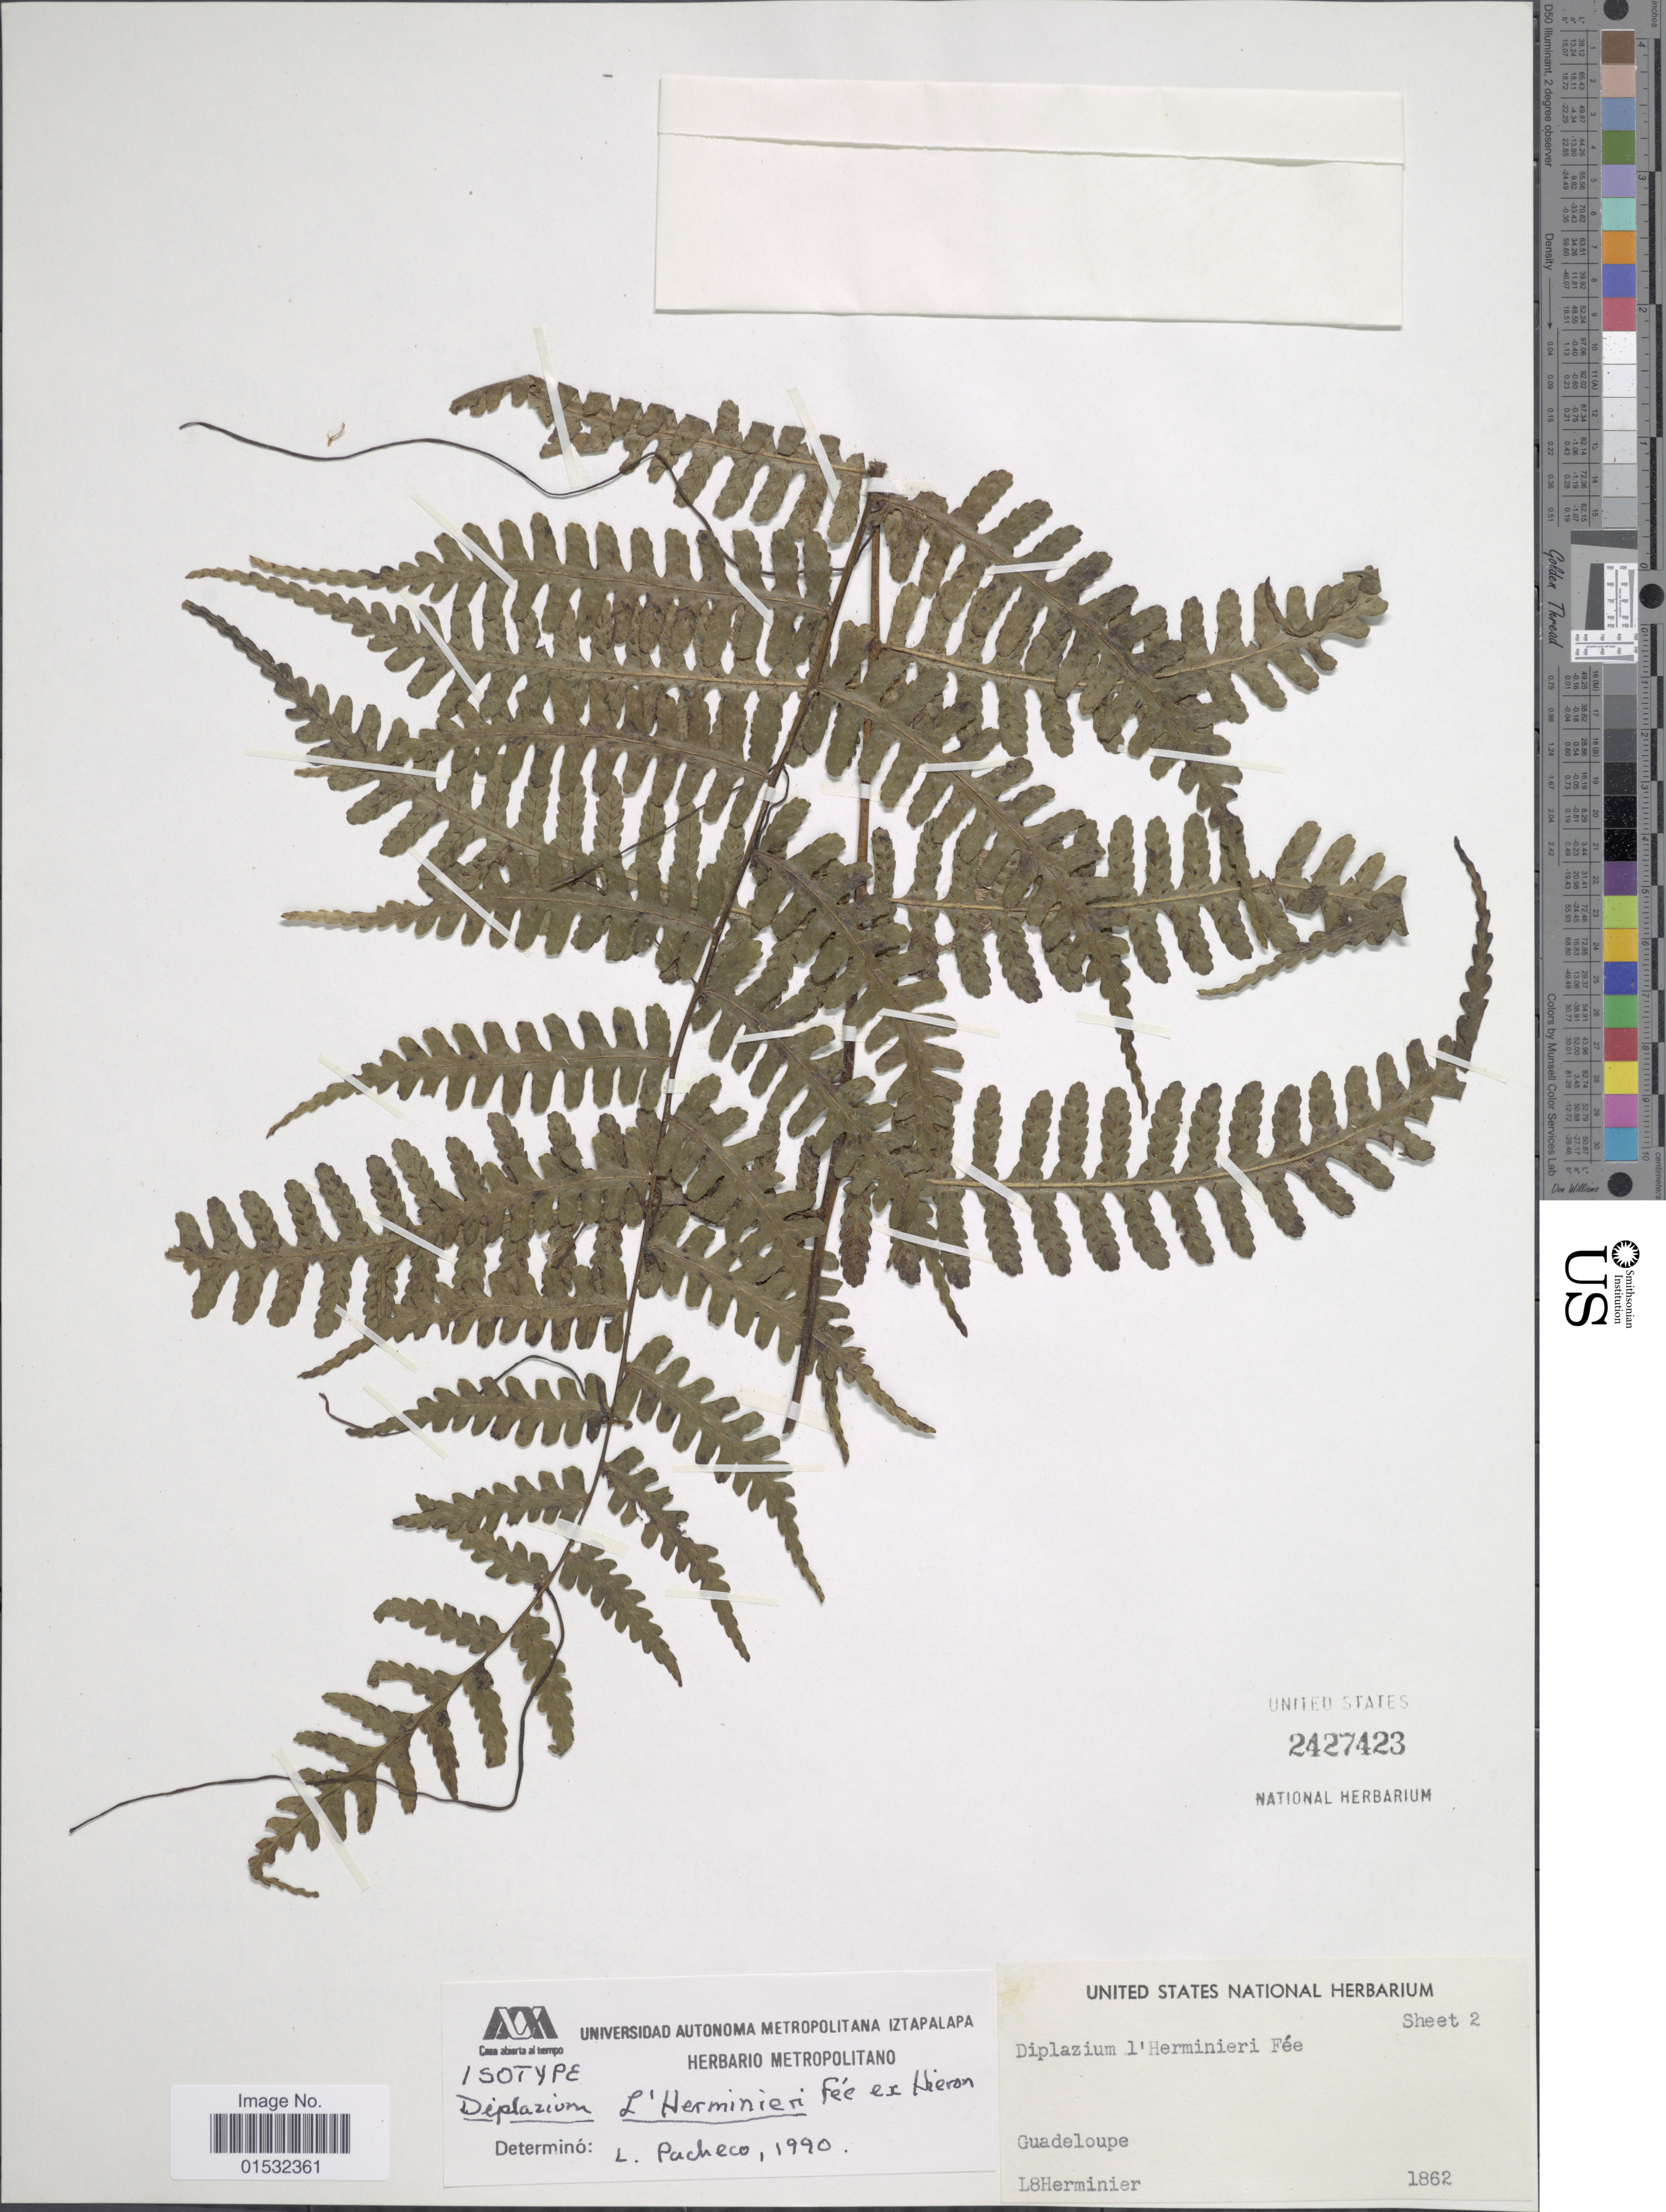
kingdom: Plantae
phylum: Tracheophyta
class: Polypodiopsida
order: Polypodiales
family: Athyriaceae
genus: Diplazium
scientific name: Diplazium lherminieri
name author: Fée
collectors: F. L'Herminier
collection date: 1862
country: Guadeloupe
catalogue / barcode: US 2427423